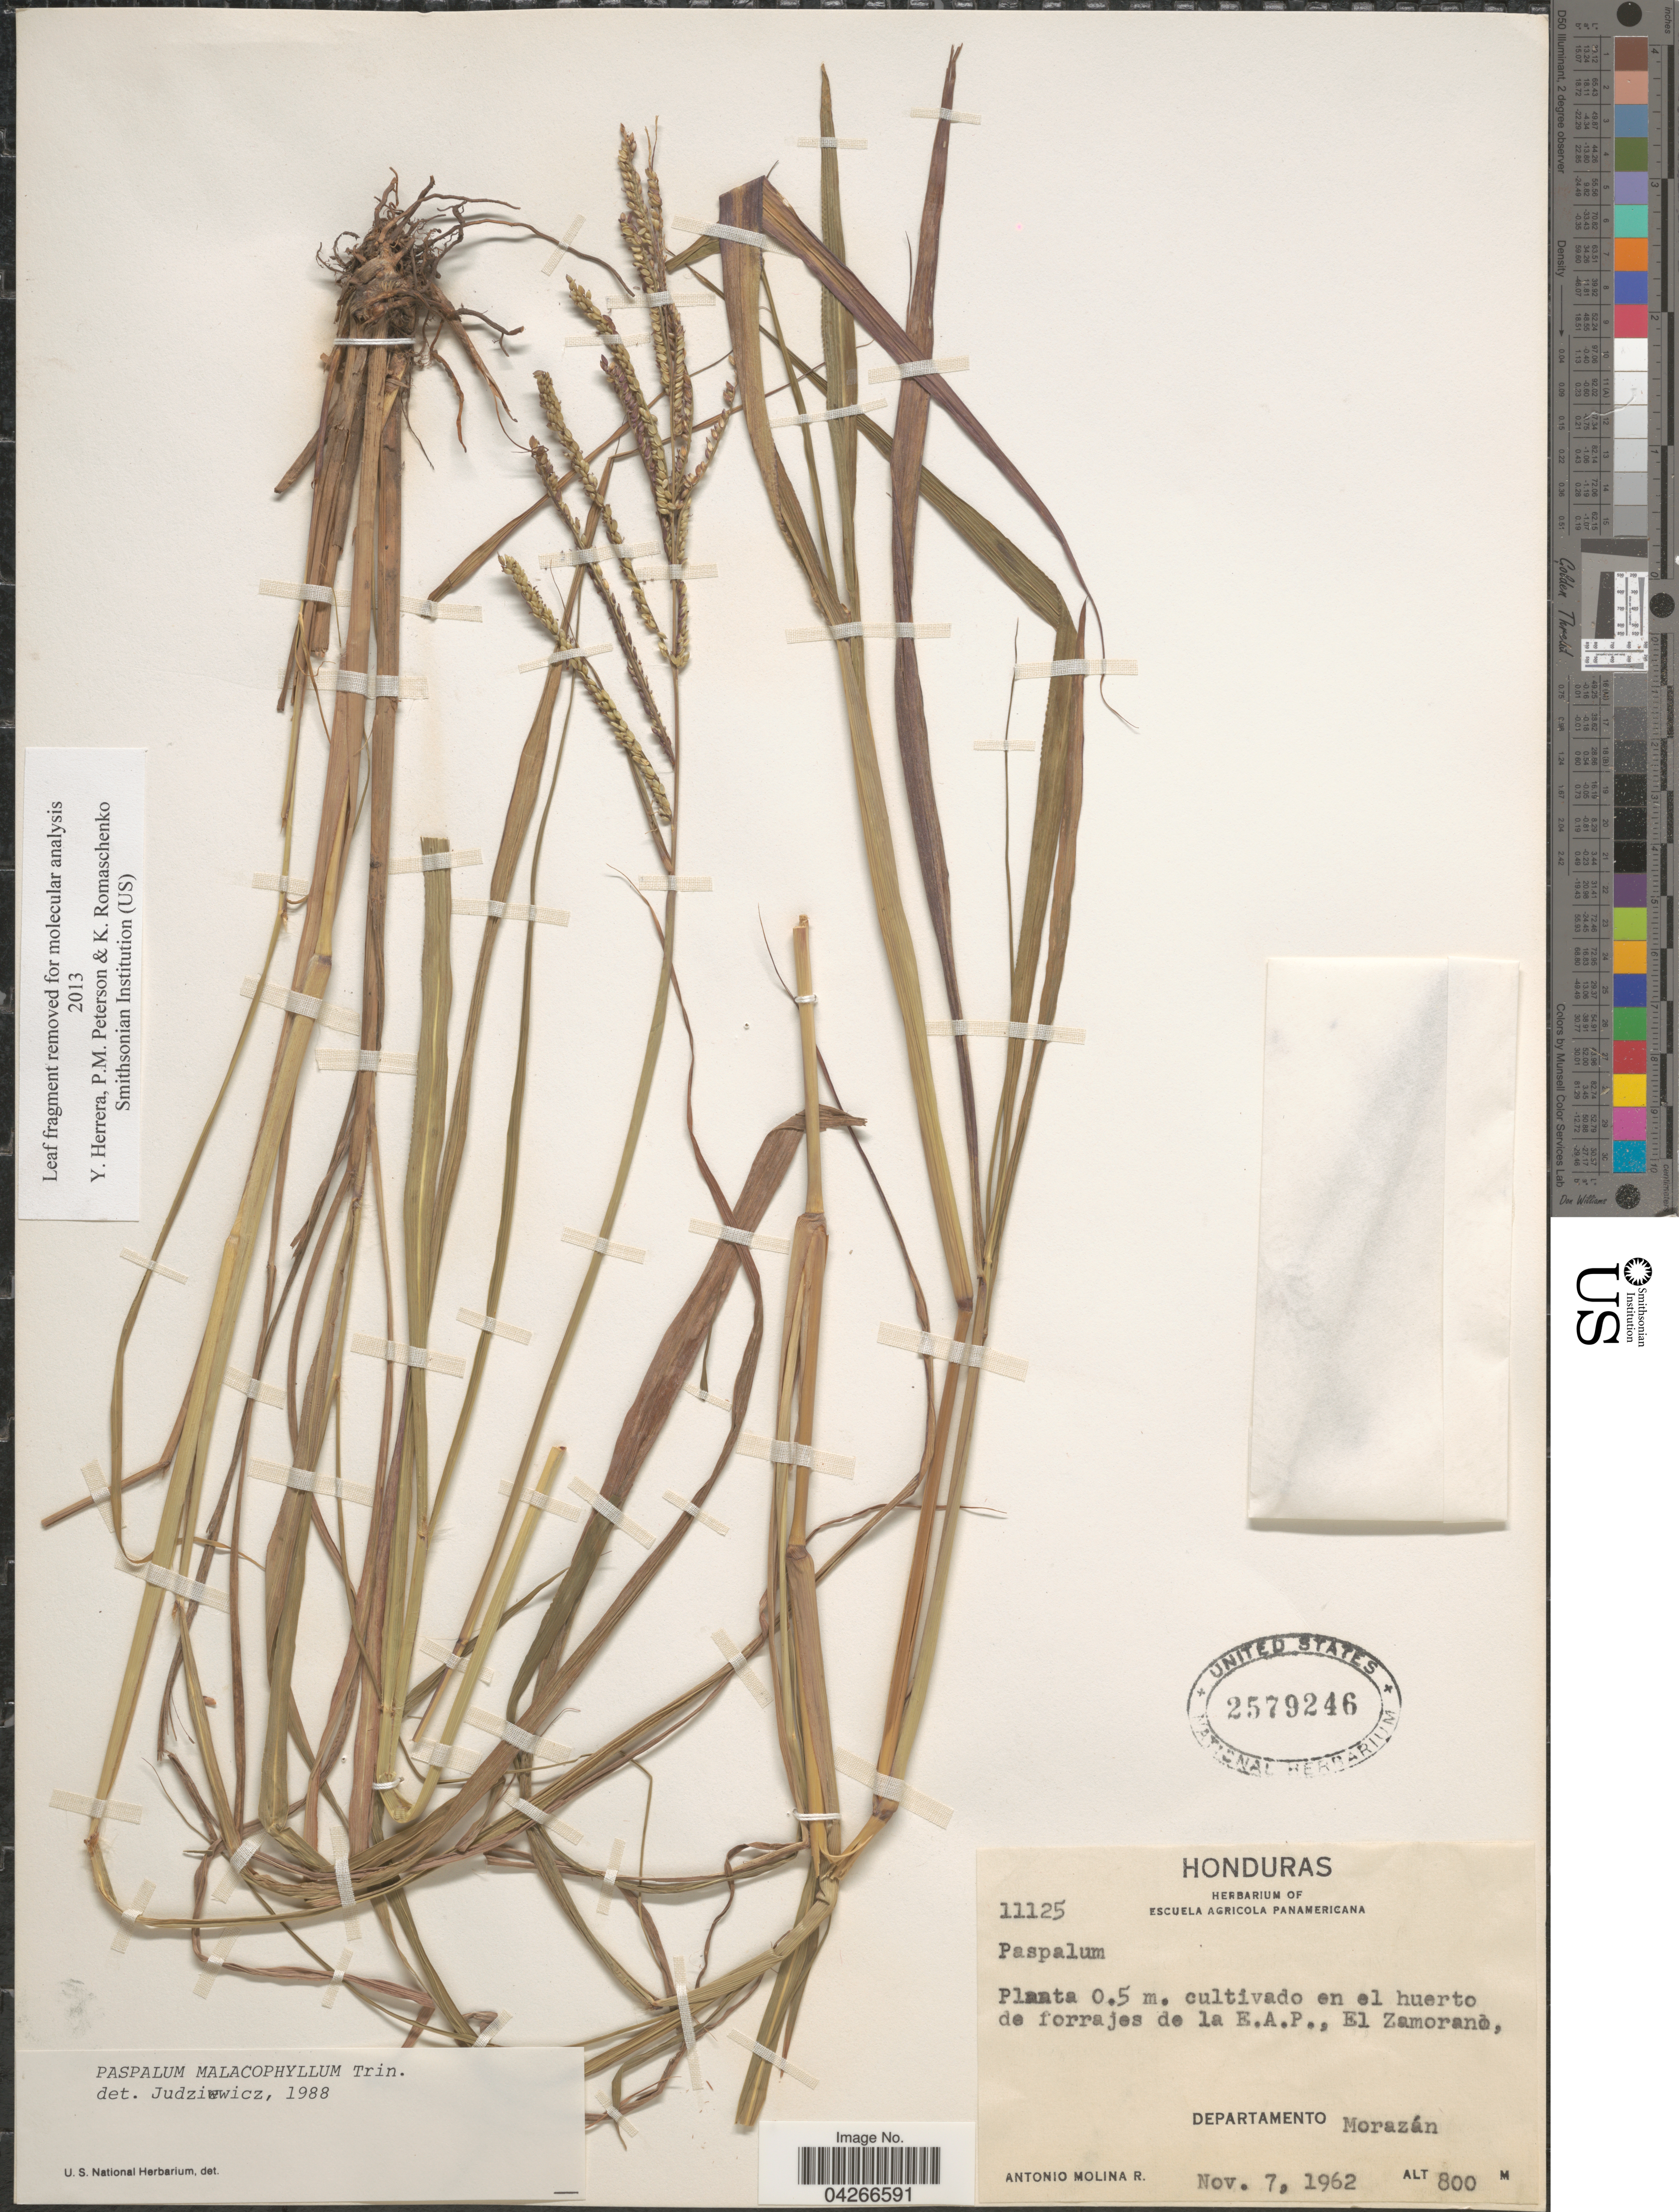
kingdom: Plantae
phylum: Tracheophyta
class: Liliopsida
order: Poales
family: Poaceae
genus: Paspalum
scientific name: Paspalum malacophyllum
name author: Trin.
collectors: A. Molina R.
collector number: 11125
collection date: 1962-11-07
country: Honduras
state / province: Fco. Morazán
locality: Cultivado en el huerto de forrajes de la E.A.P., El Zamorano, Departamento Morazán.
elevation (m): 800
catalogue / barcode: US 2579246